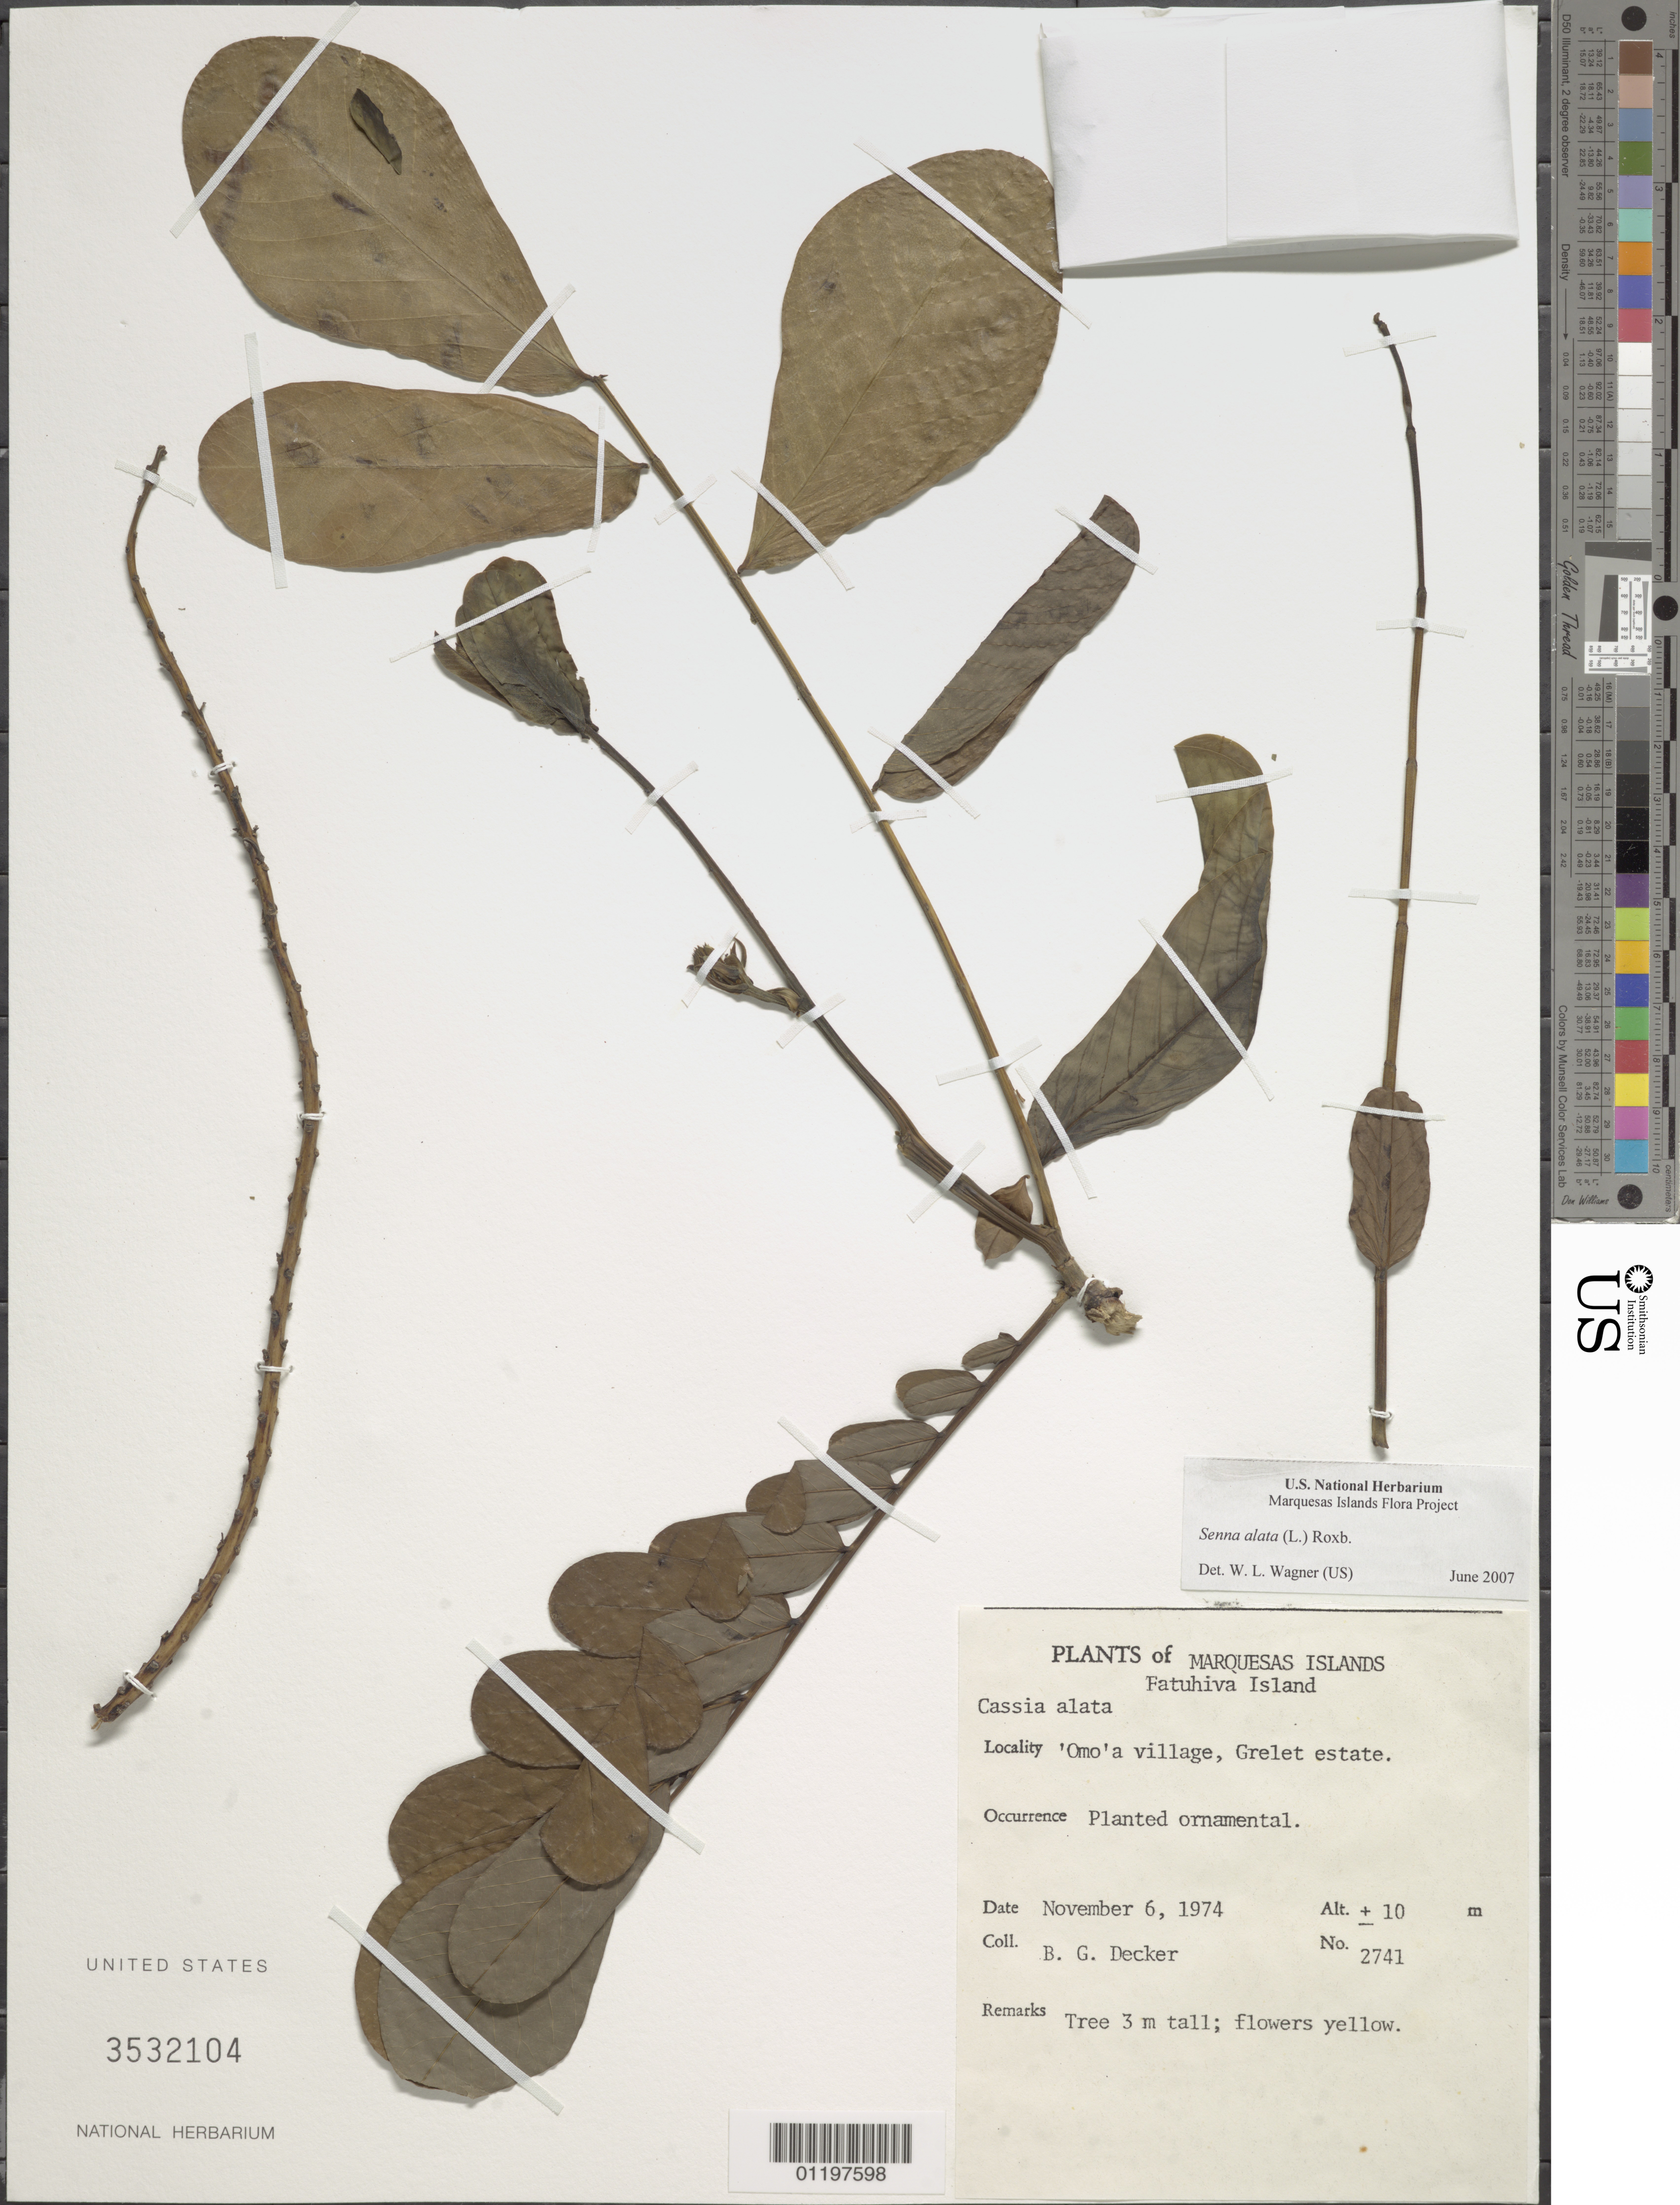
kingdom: Plantae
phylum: Tracheophyta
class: Magnoliopsida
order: Fabales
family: Fabaceae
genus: Senna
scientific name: Senna alata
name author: (L.) Roxb.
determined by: Wagner, W. L., (BOT), Smithsonian Institution - National Museum of Natural History (UNITED STATES)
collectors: B. G. Decker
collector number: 2741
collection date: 1974-11-06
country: French Polynesia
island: Fatu Hiva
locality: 'Omo'a village, Grelet estate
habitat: planted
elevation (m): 10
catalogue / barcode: US 3532104